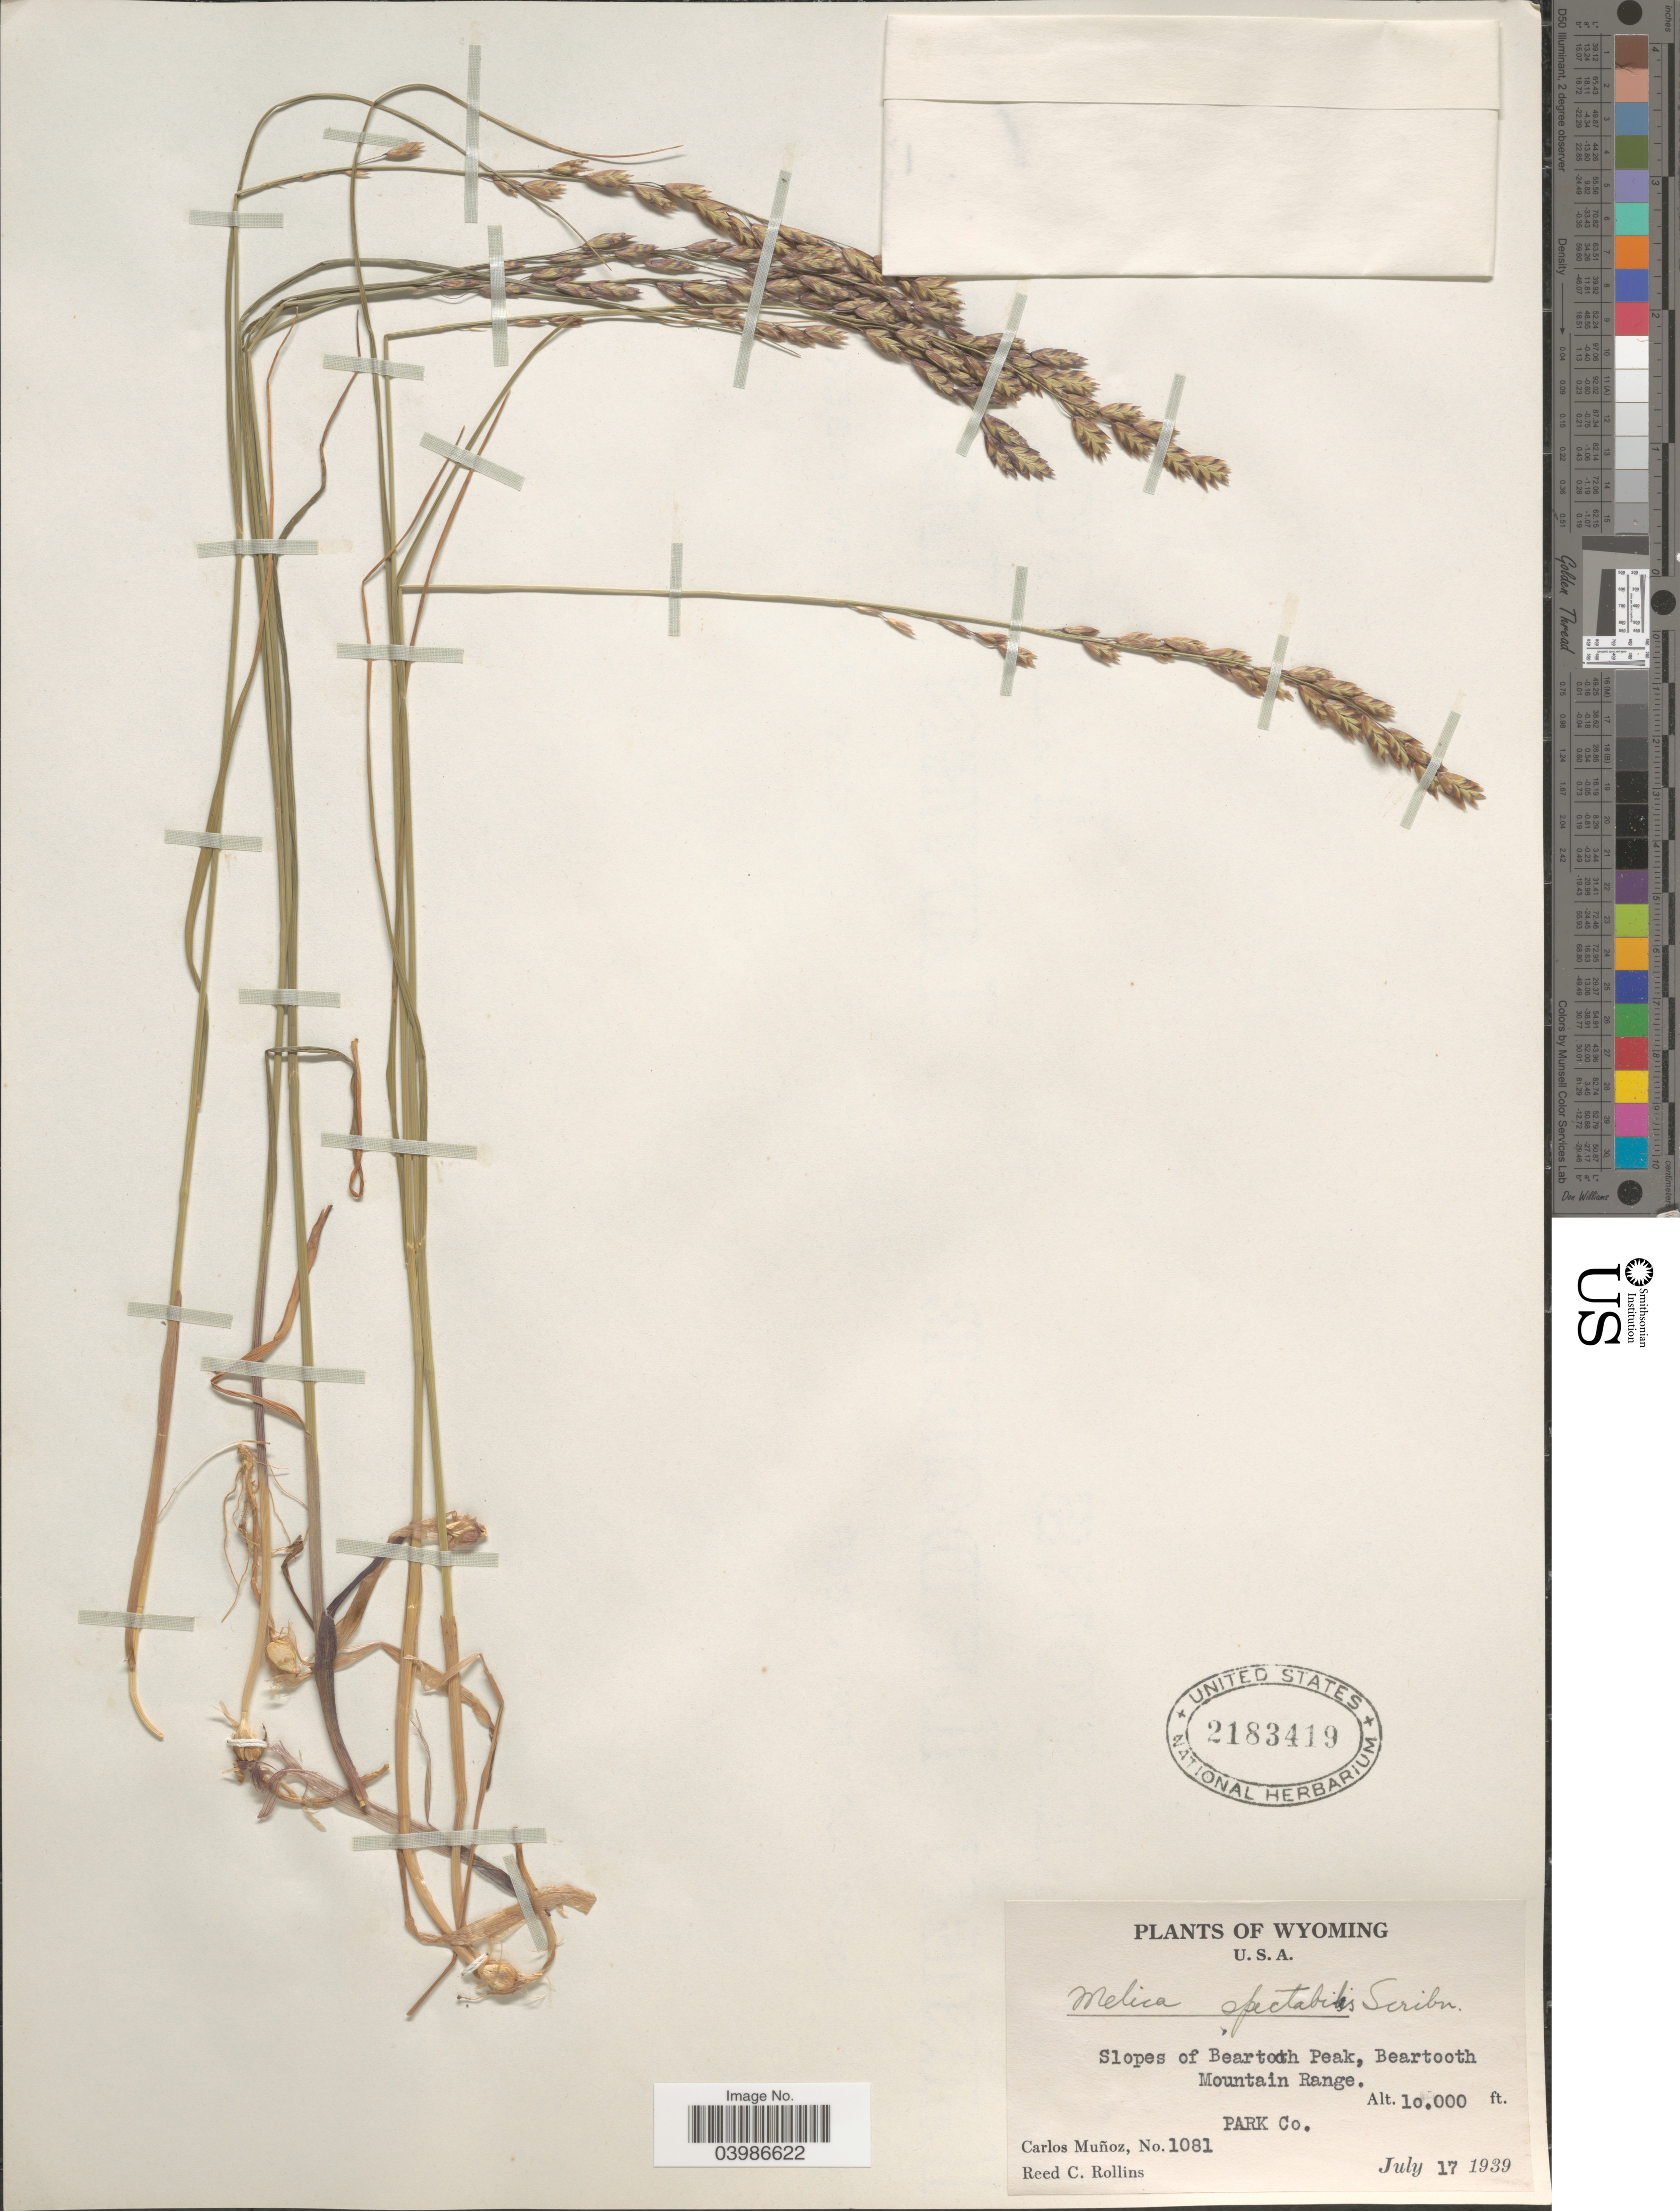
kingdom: Plantae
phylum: Tracheophyta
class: Liliopsida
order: Poales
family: Poaceae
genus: Melica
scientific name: Melica spectabilis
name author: Scribn.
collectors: C. Muñoz & R. C. Rollins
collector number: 1081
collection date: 1939-07-17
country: United States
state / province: Wyoming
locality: Slopes of Beartooth Peak, Beartooth Mountain Range. Park Co.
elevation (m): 3048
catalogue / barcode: US 2183419